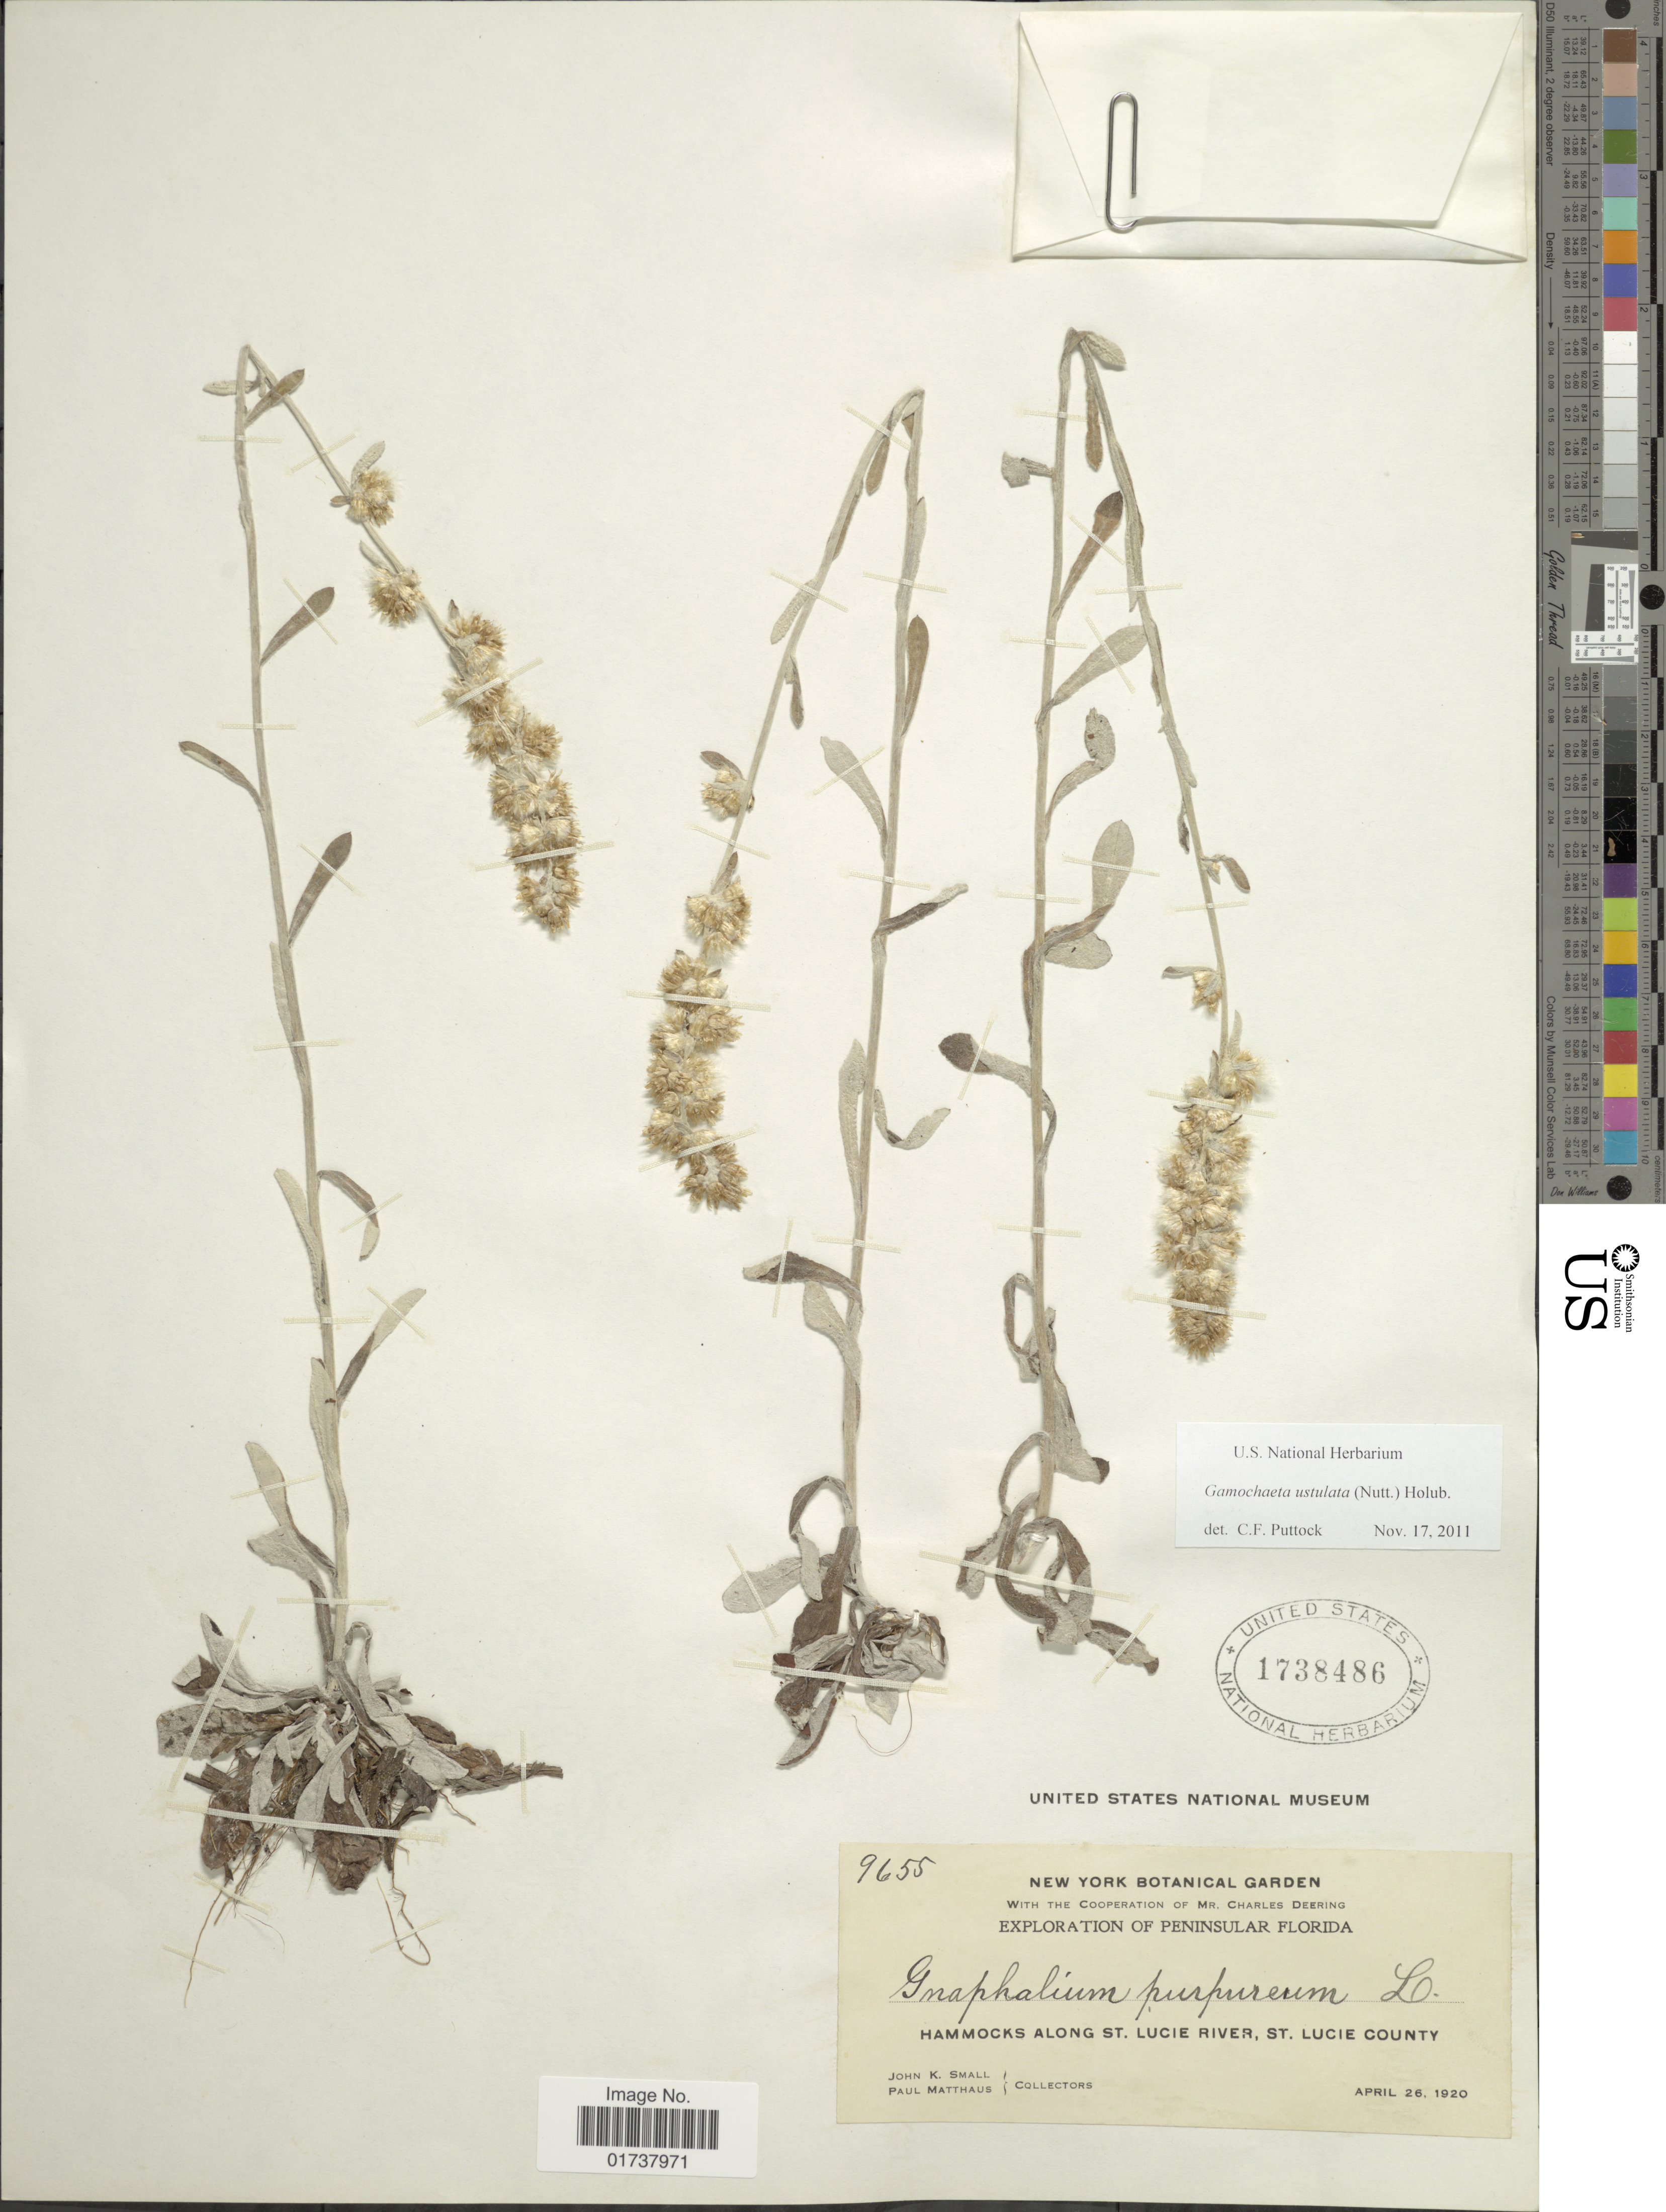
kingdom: Plantae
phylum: Tracheophyta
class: Magnoliopsida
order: Asterales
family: Asteraceae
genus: Gamochaeta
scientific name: Gamochaeta purpurea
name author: (L.) Cabrera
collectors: J. K. Small & P. Matthaus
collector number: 9655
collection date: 1920-04-26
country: United States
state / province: Florida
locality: Peninsular Florida, Hammocks Along St. Lucie River, St. Lucie County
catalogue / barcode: US 1738486